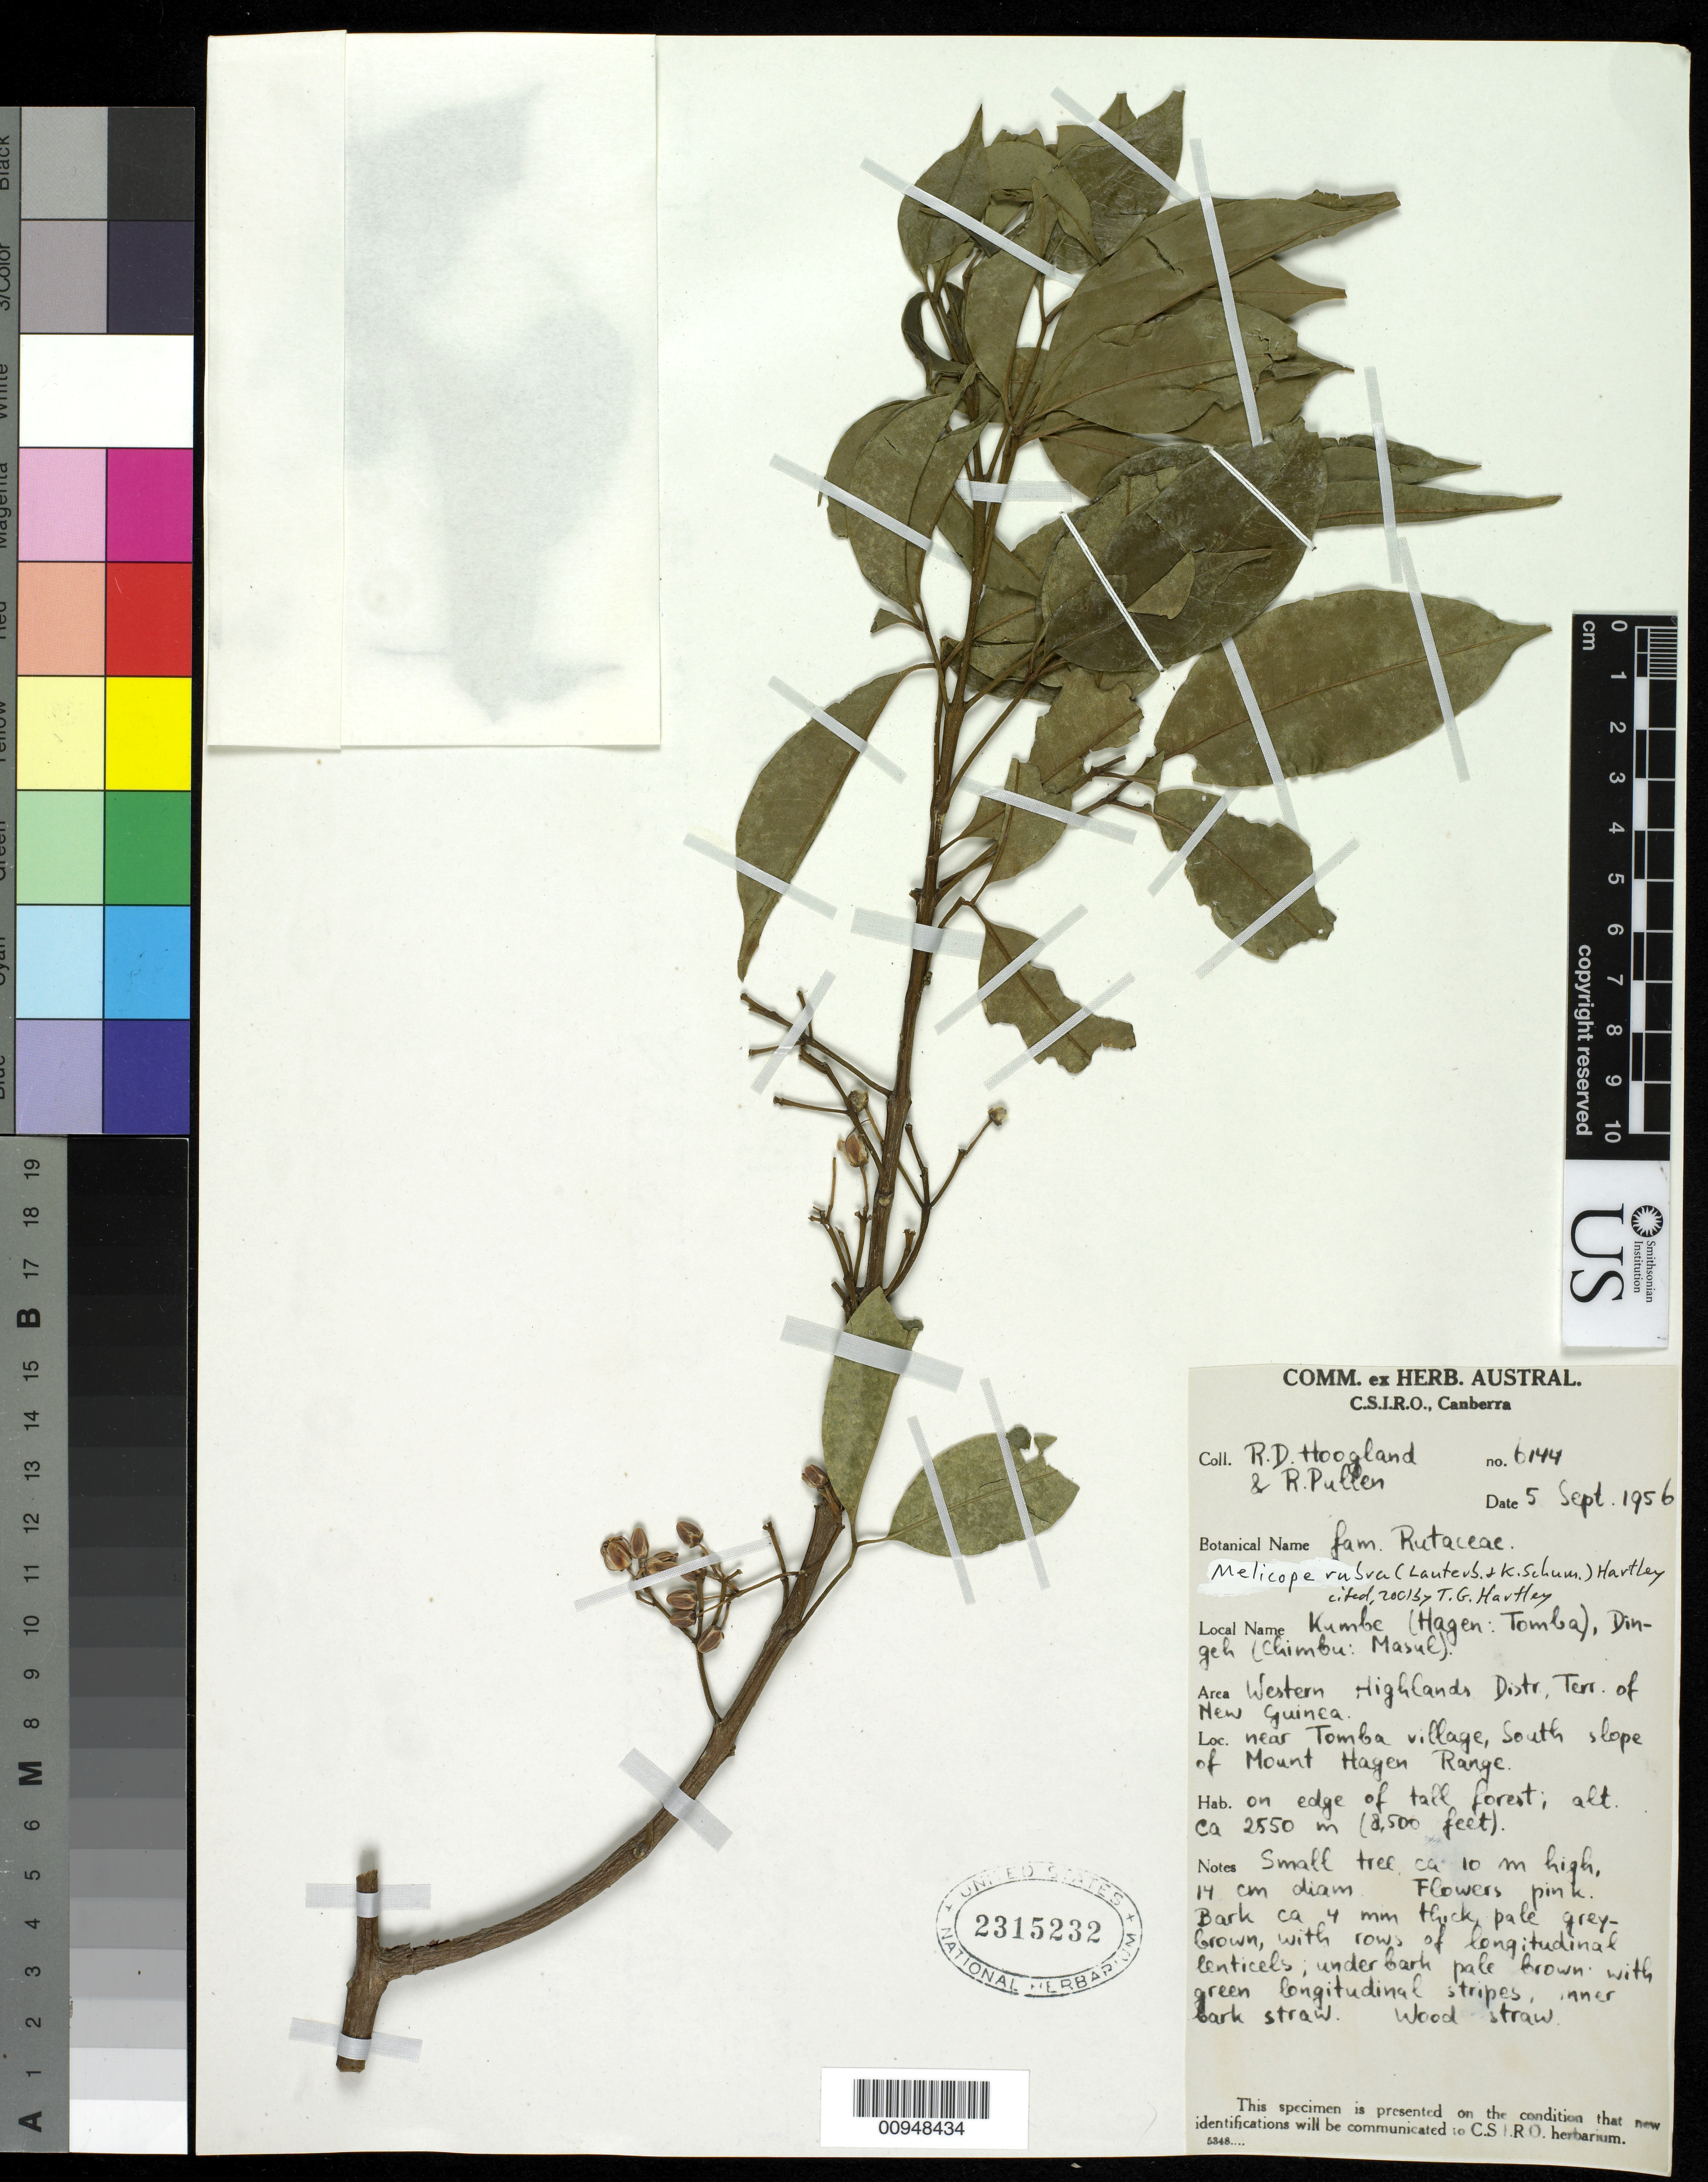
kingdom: Plantae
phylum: Tracheophyta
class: Magnoliopsida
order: Sapindales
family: Rutaceae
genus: Melicope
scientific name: Melicope rubra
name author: (Lauterb. & K. Schum.) T.G. Hartley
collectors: R. D. Hoogland & R. Pullen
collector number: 6144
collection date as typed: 05 Sep 1956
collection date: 1956-09-05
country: Papua New Guinea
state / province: Western Highlands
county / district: Mount Hagen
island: New Guinea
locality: near Tomba village, south slope of Mount Hagen Range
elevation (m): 2500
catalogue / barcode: US 2315232